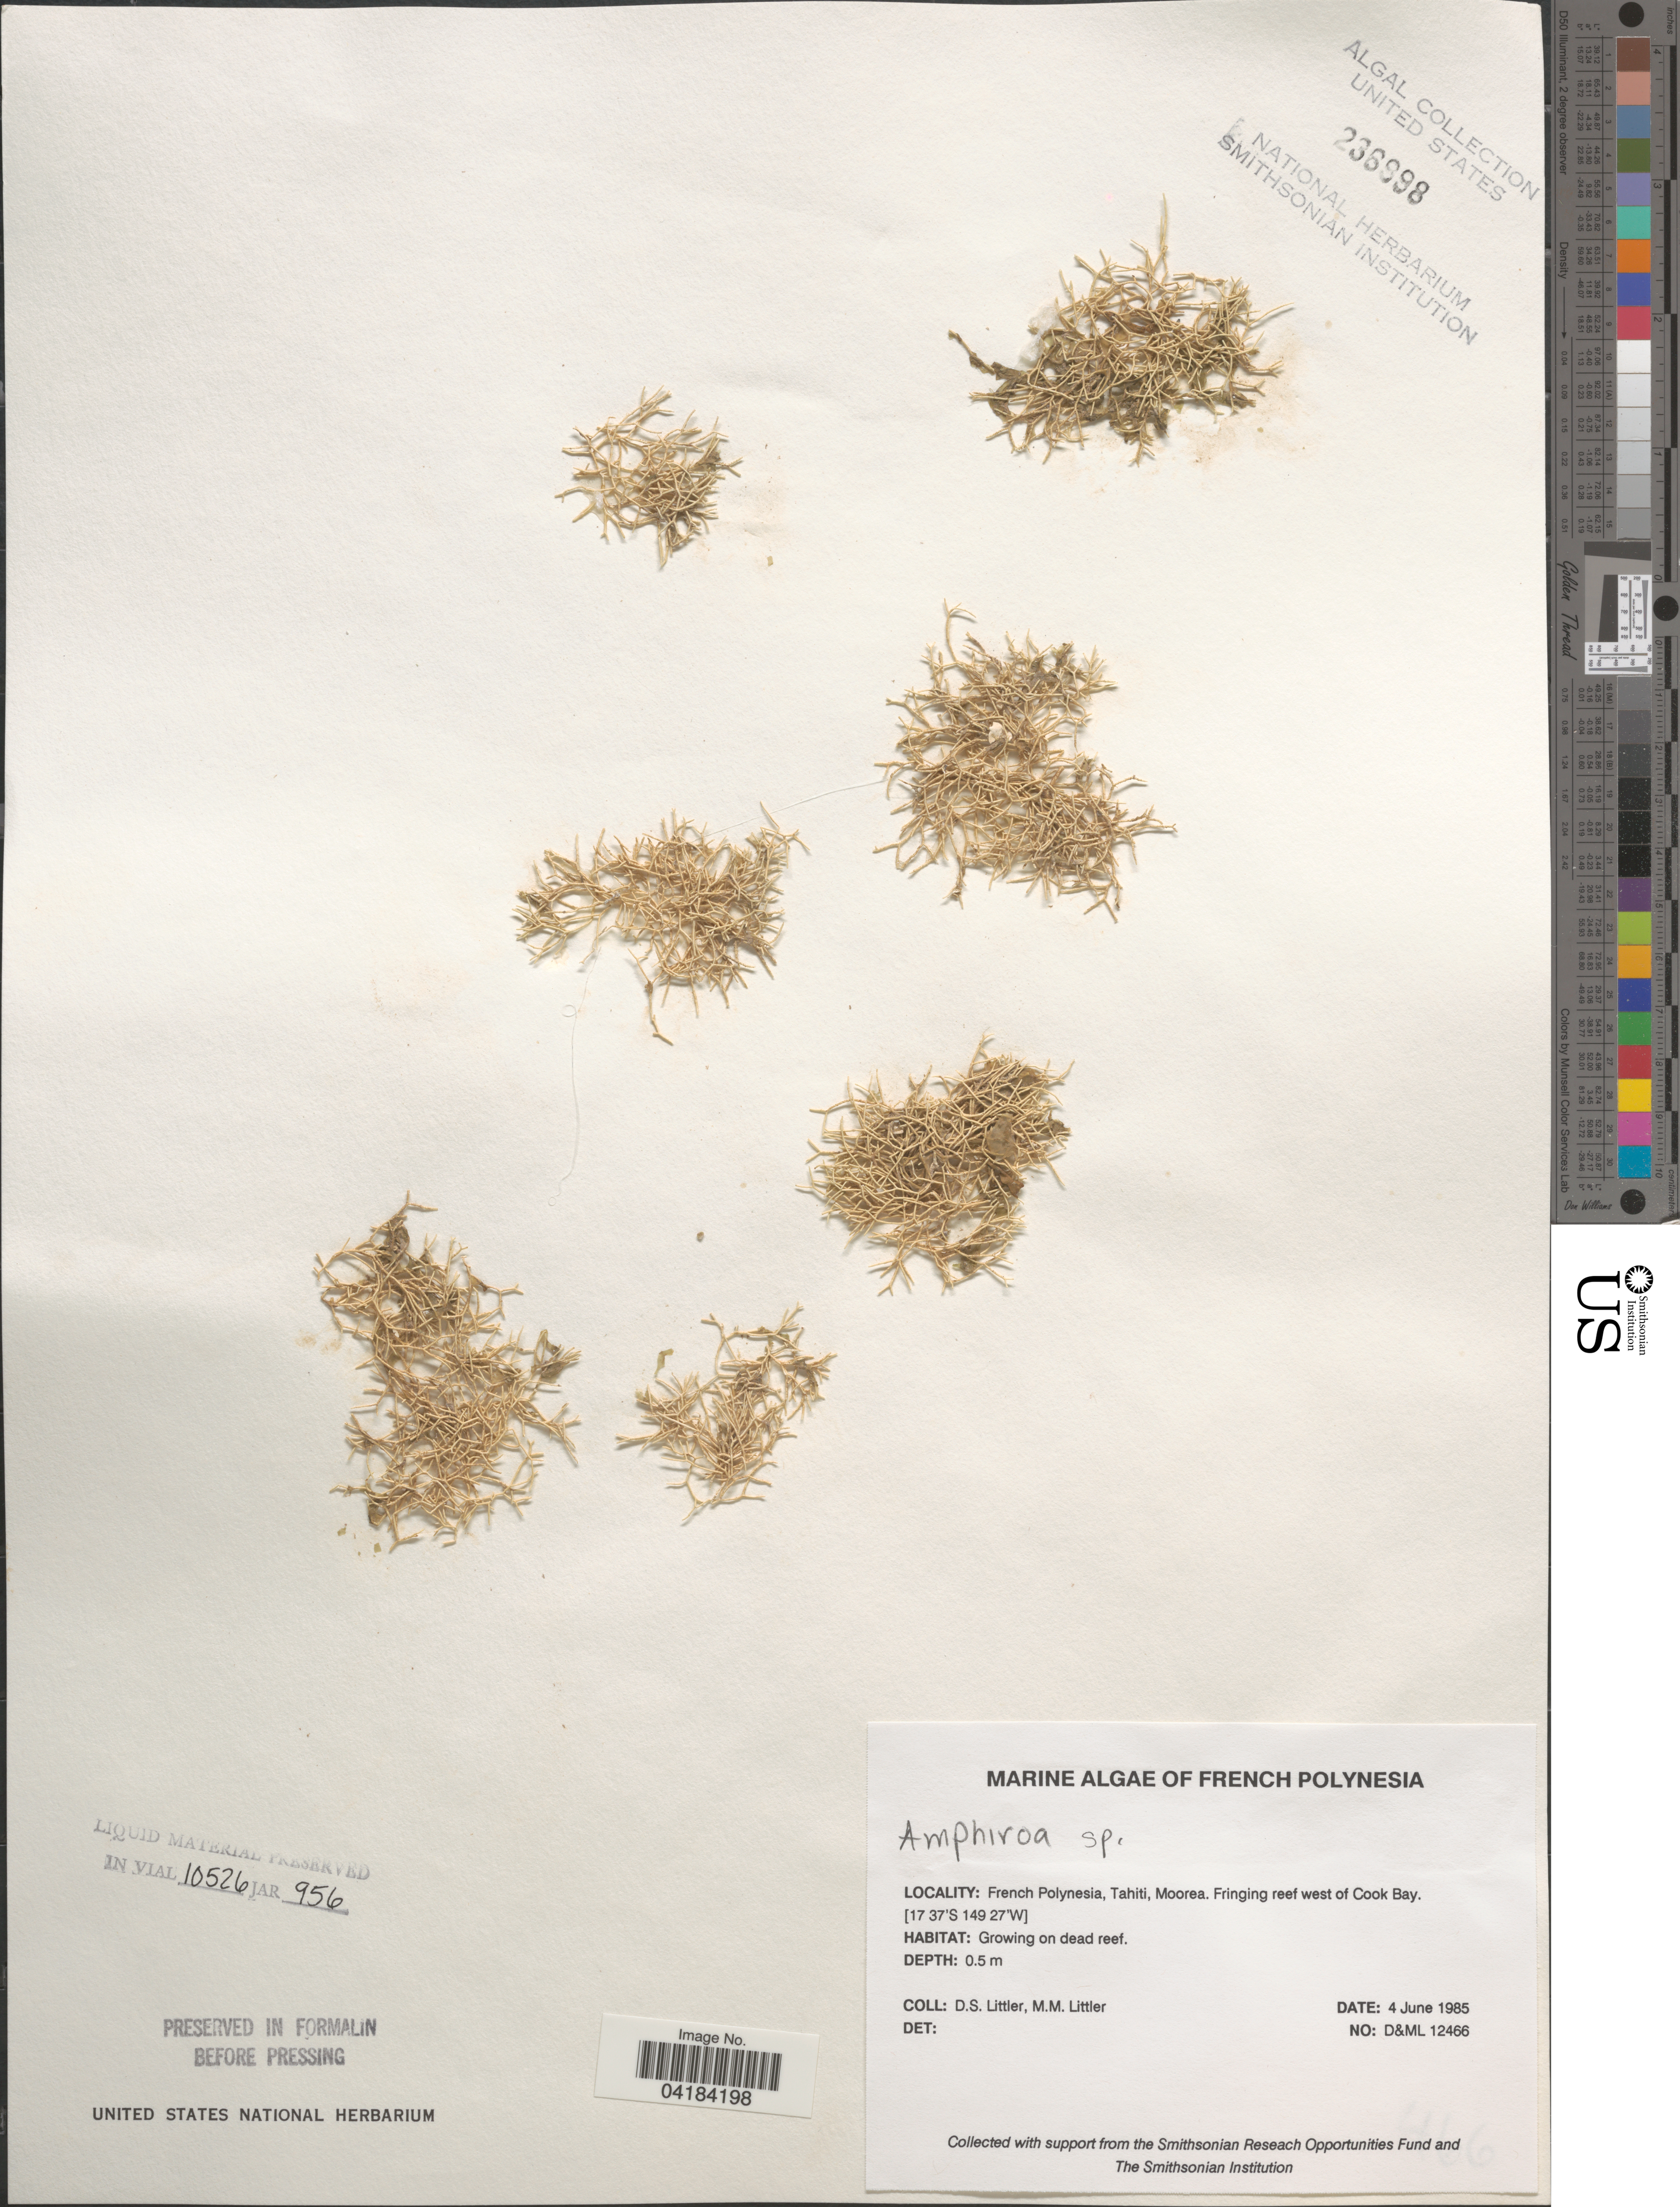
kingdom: Plantae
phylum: Rhodophyta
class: Florideophyceae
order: Corallinales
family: Lithophyllaceae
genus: Amphiroa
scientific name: Amphiroa sp.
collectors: D. S. Littler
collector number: D&ML12466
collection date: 1985-06-04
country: French Polynesia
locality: Tahiti, Moorea, Fringing reef west of Cook Bay.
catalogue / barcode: US 236998